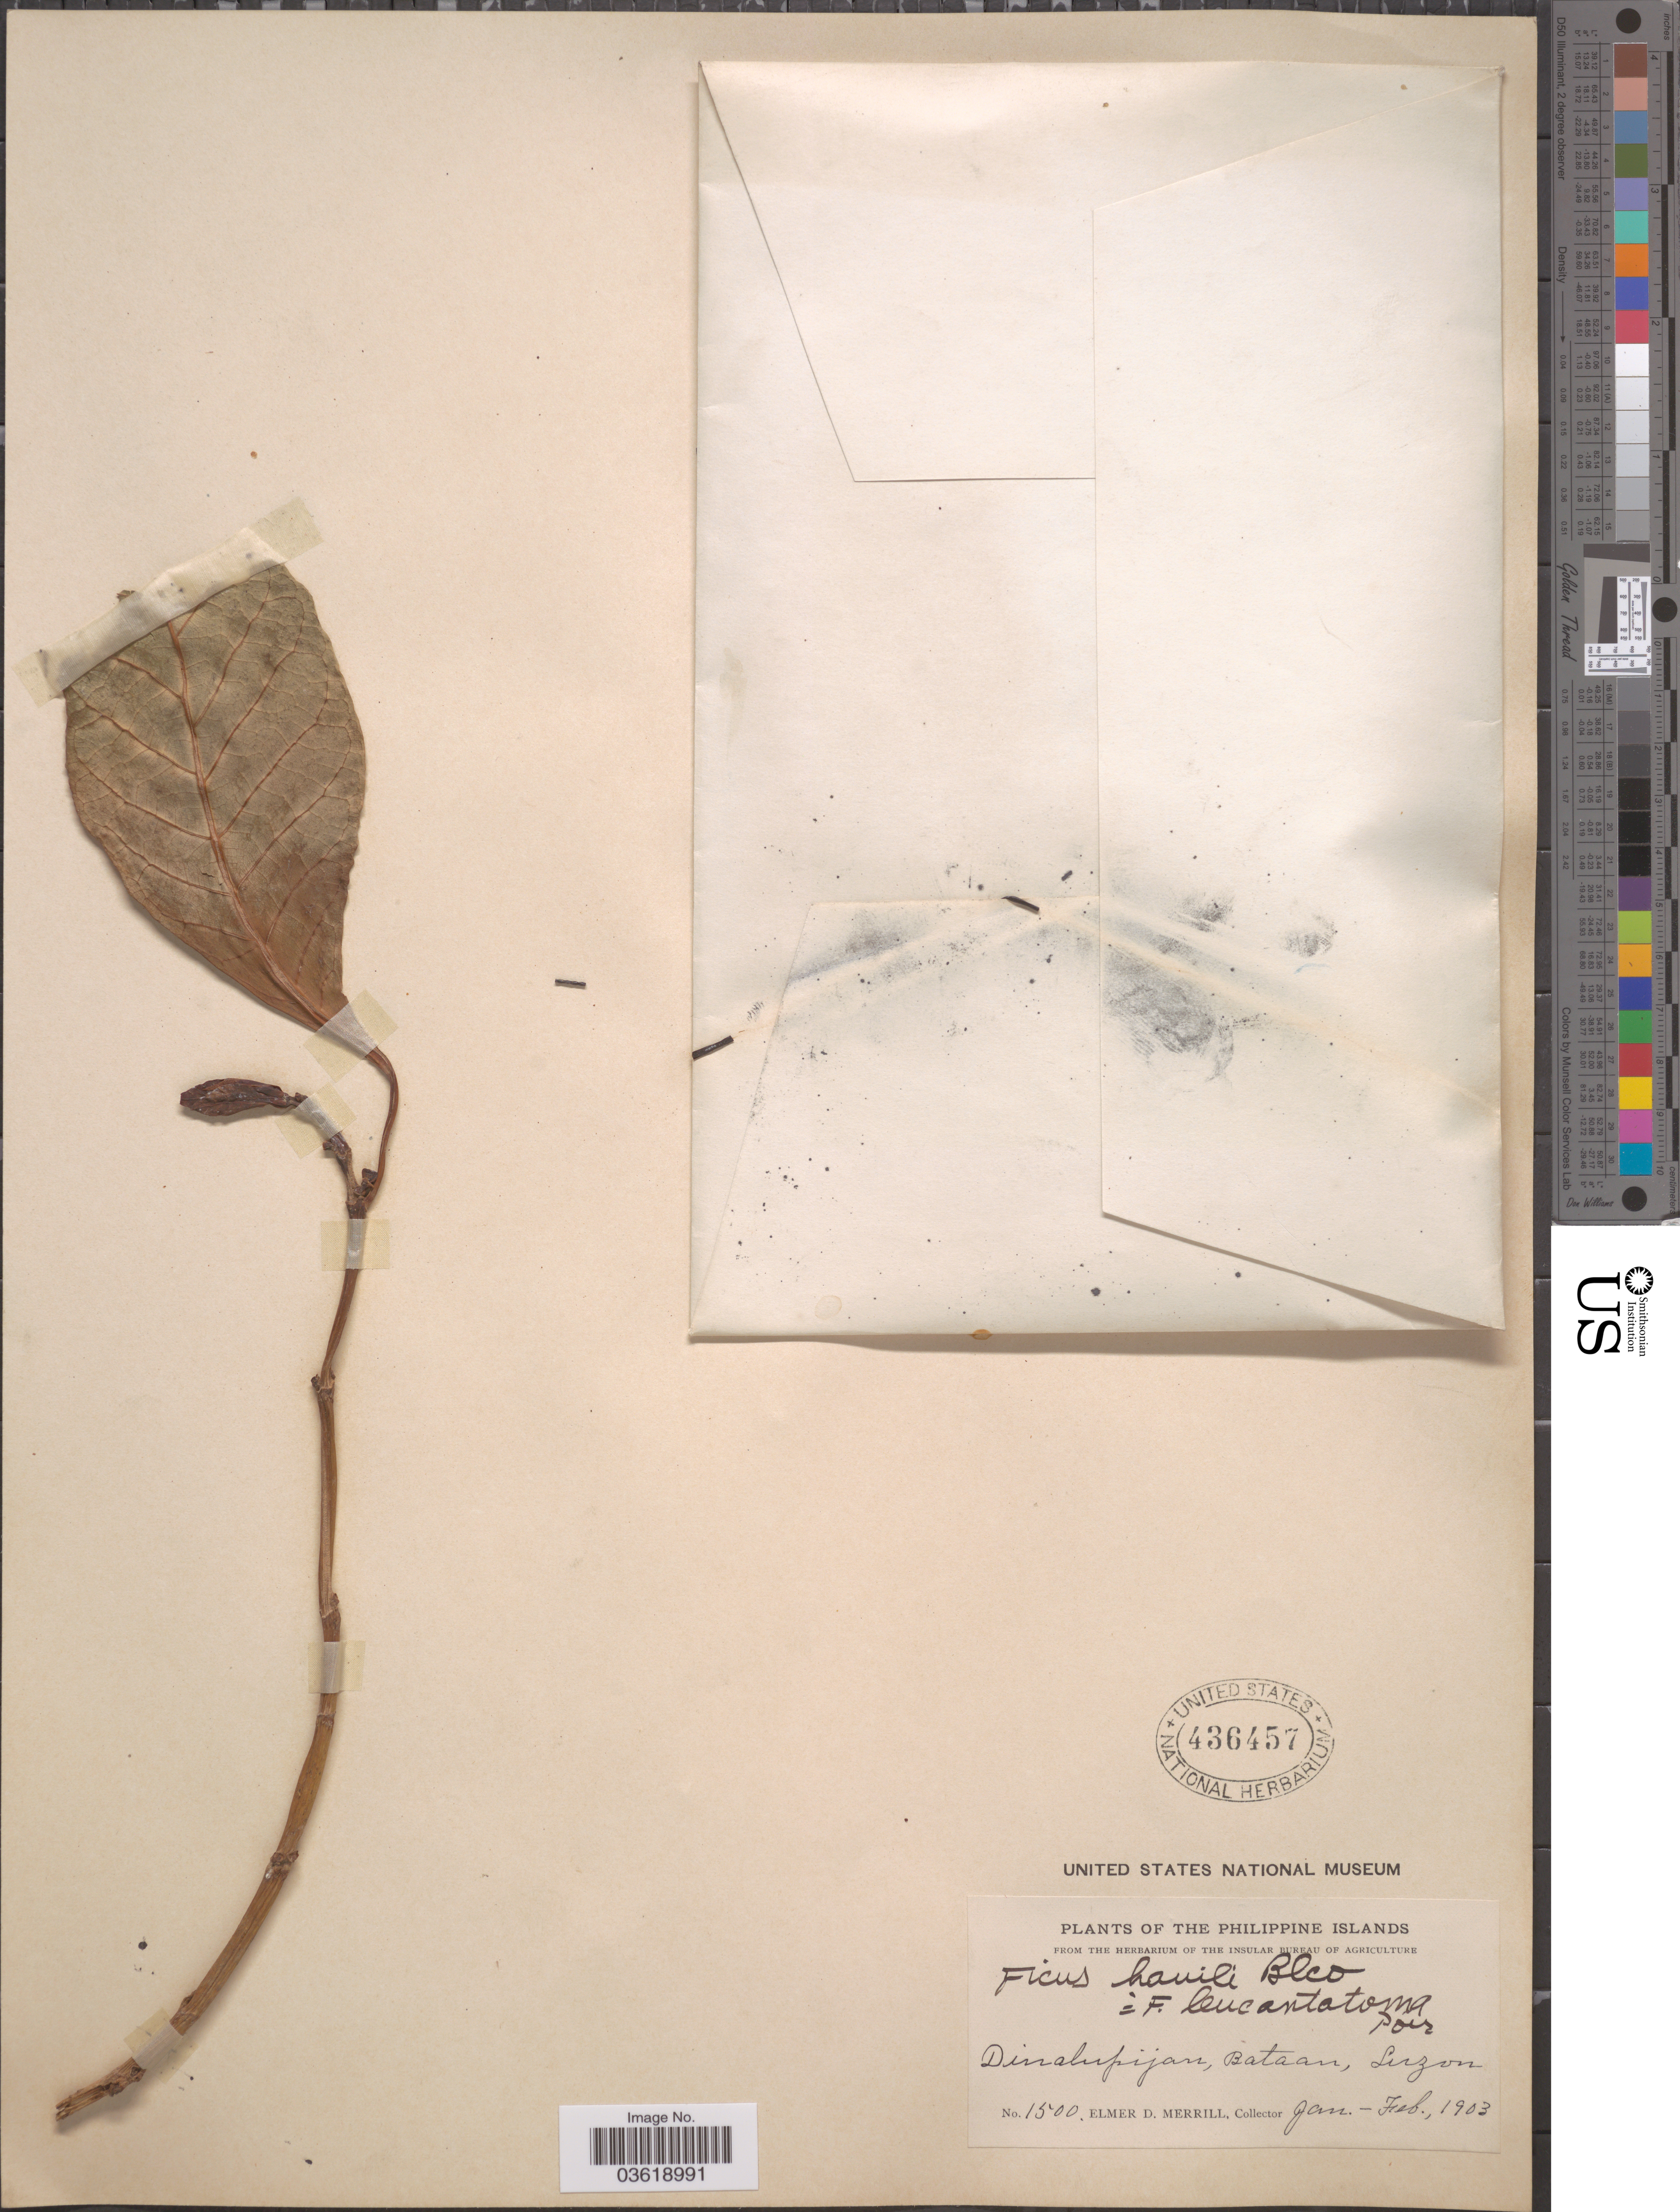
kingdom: Plantae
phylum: Tracheophyta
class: Magnoliopsida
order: Rosales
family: Moraceae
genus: Ficus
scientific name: Ficus hauili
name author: Blanco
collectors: E. D. Merrill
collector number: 1500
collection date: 1903-01/1903-02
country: Philippines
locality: Dinalupijan, Bataan, Luzon.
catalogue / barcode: US 436457